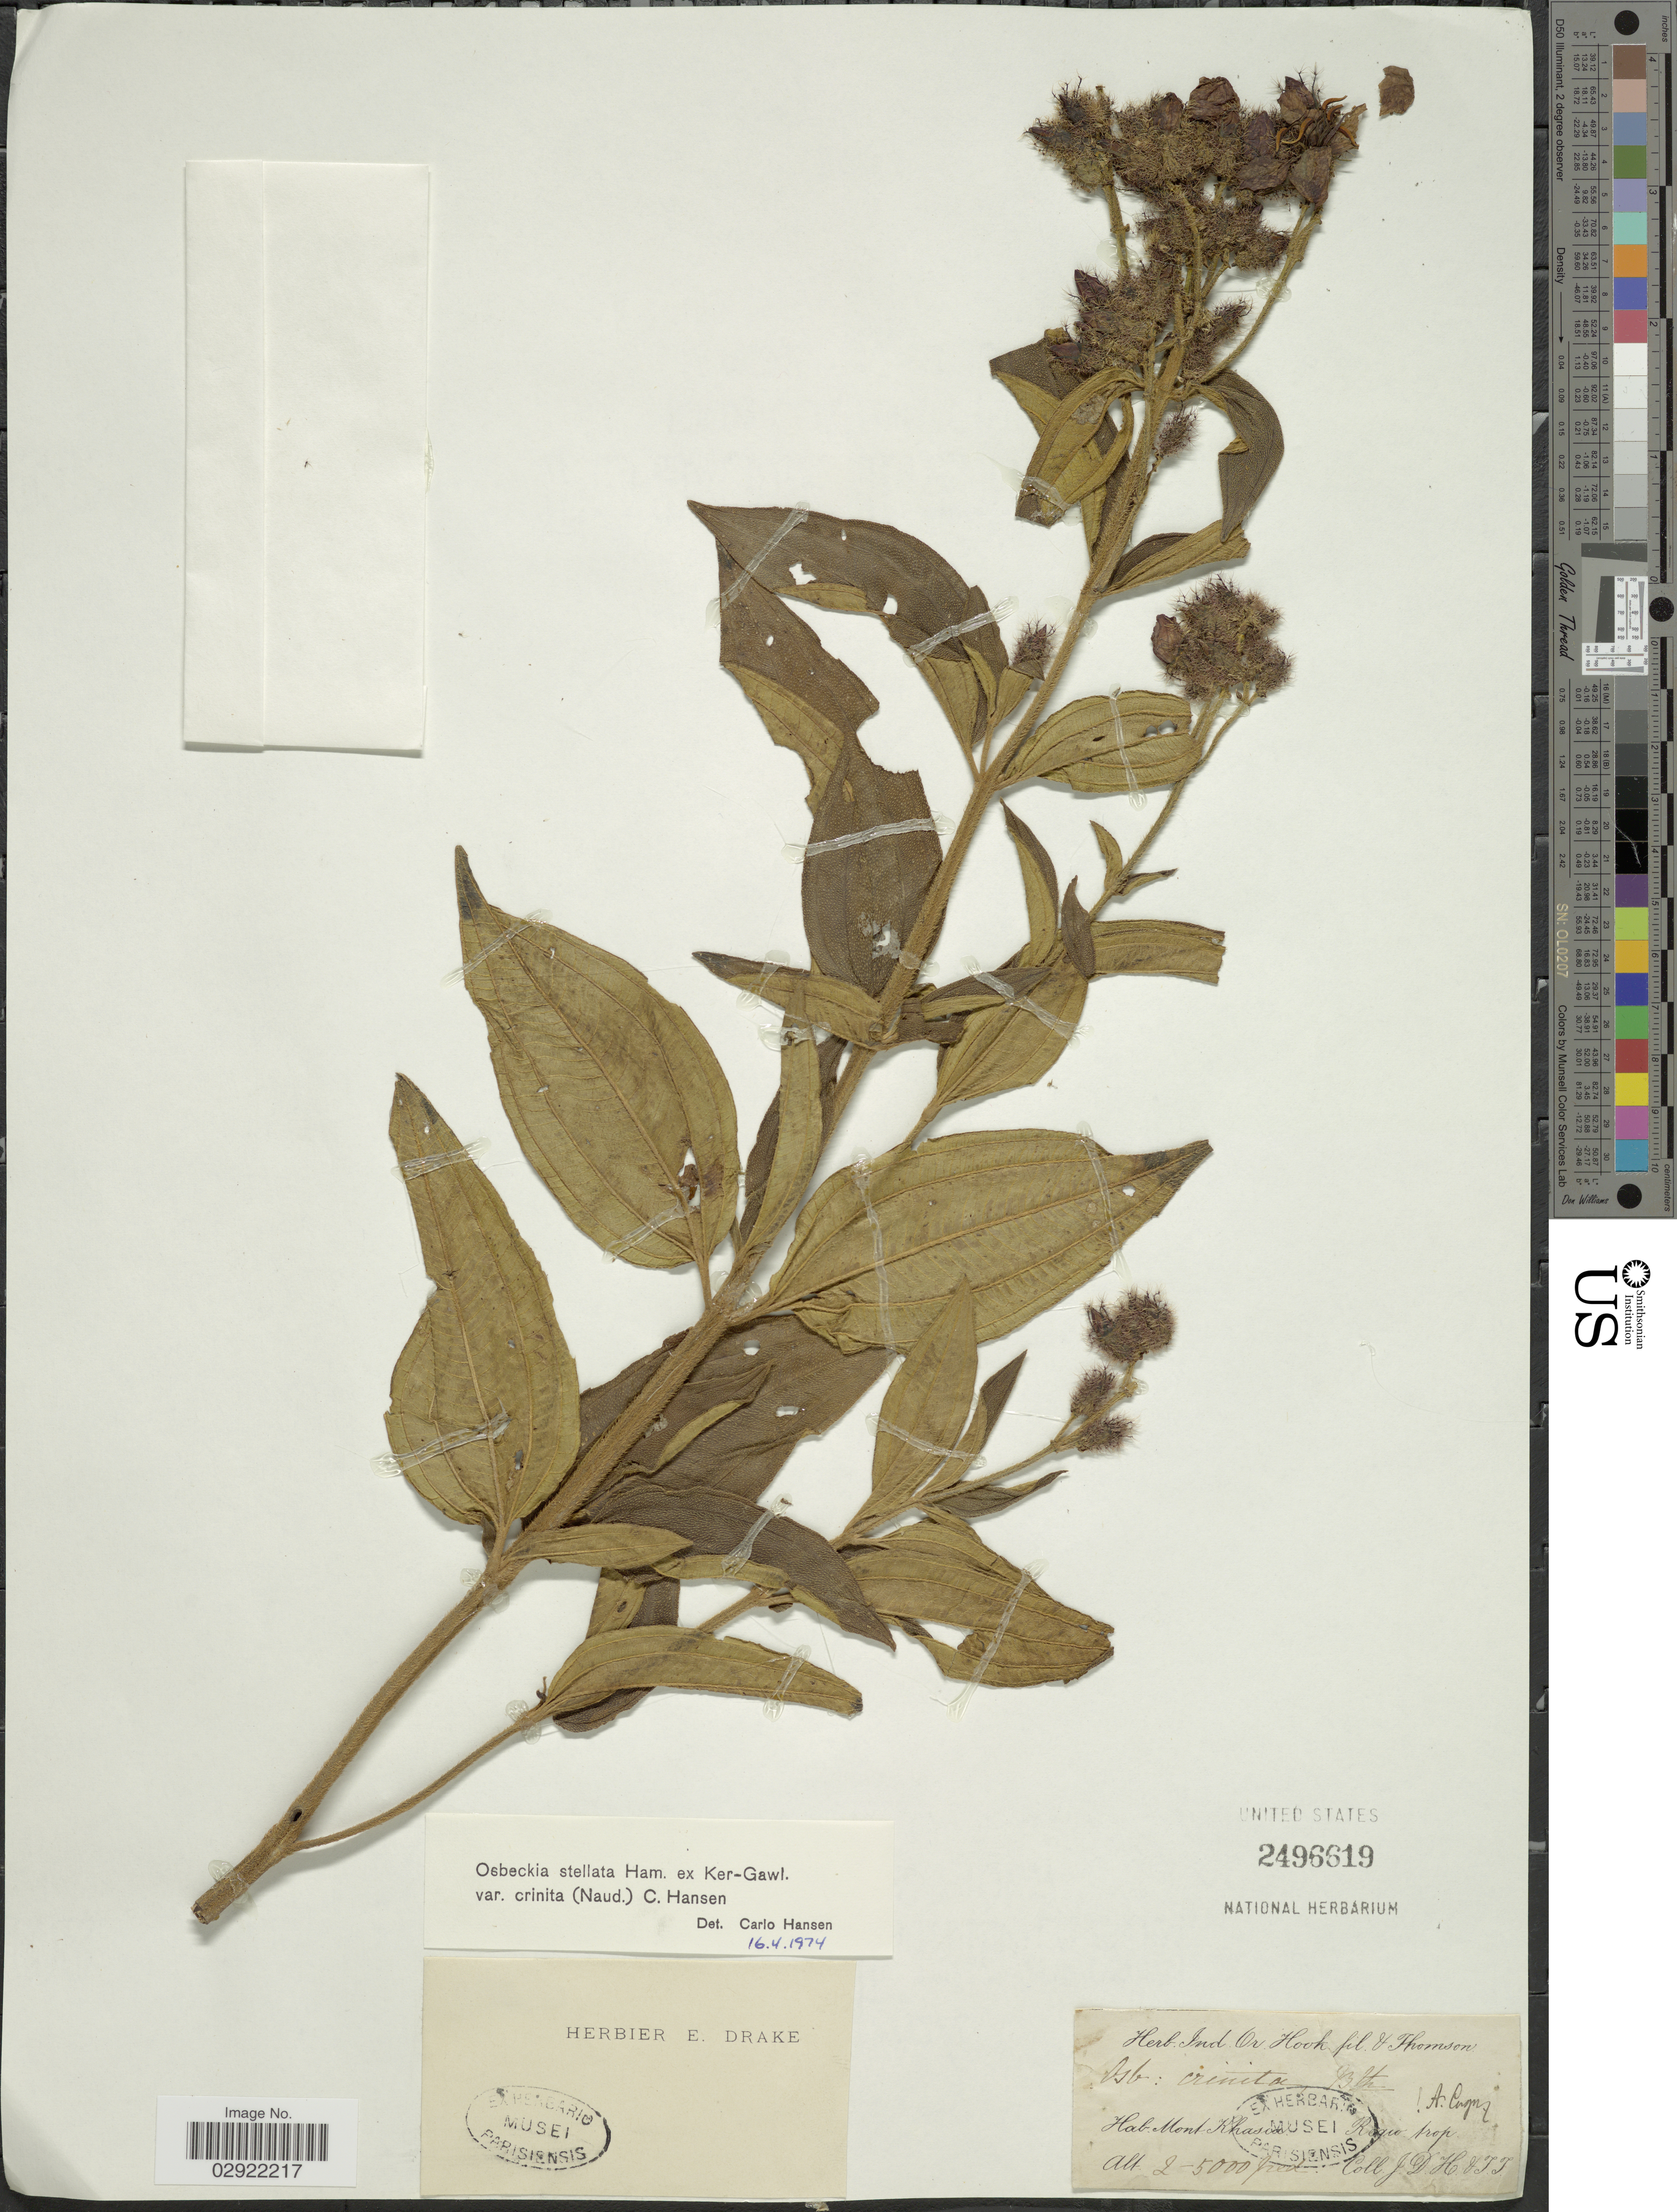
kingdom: Plantae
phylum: Tracheophyta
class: Magnoliopsida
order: Myrtales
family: Melastomataceae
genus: Osbeckia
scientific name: Osbeckia stellata var. crinita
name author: (Benth. ex Naudin) C.Hansen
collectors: J. D. Hooker & T. Thomas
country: India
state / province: Meghalaya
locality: Mont. Khassia. Regio trop.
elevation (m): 610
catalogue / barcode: US 2496619